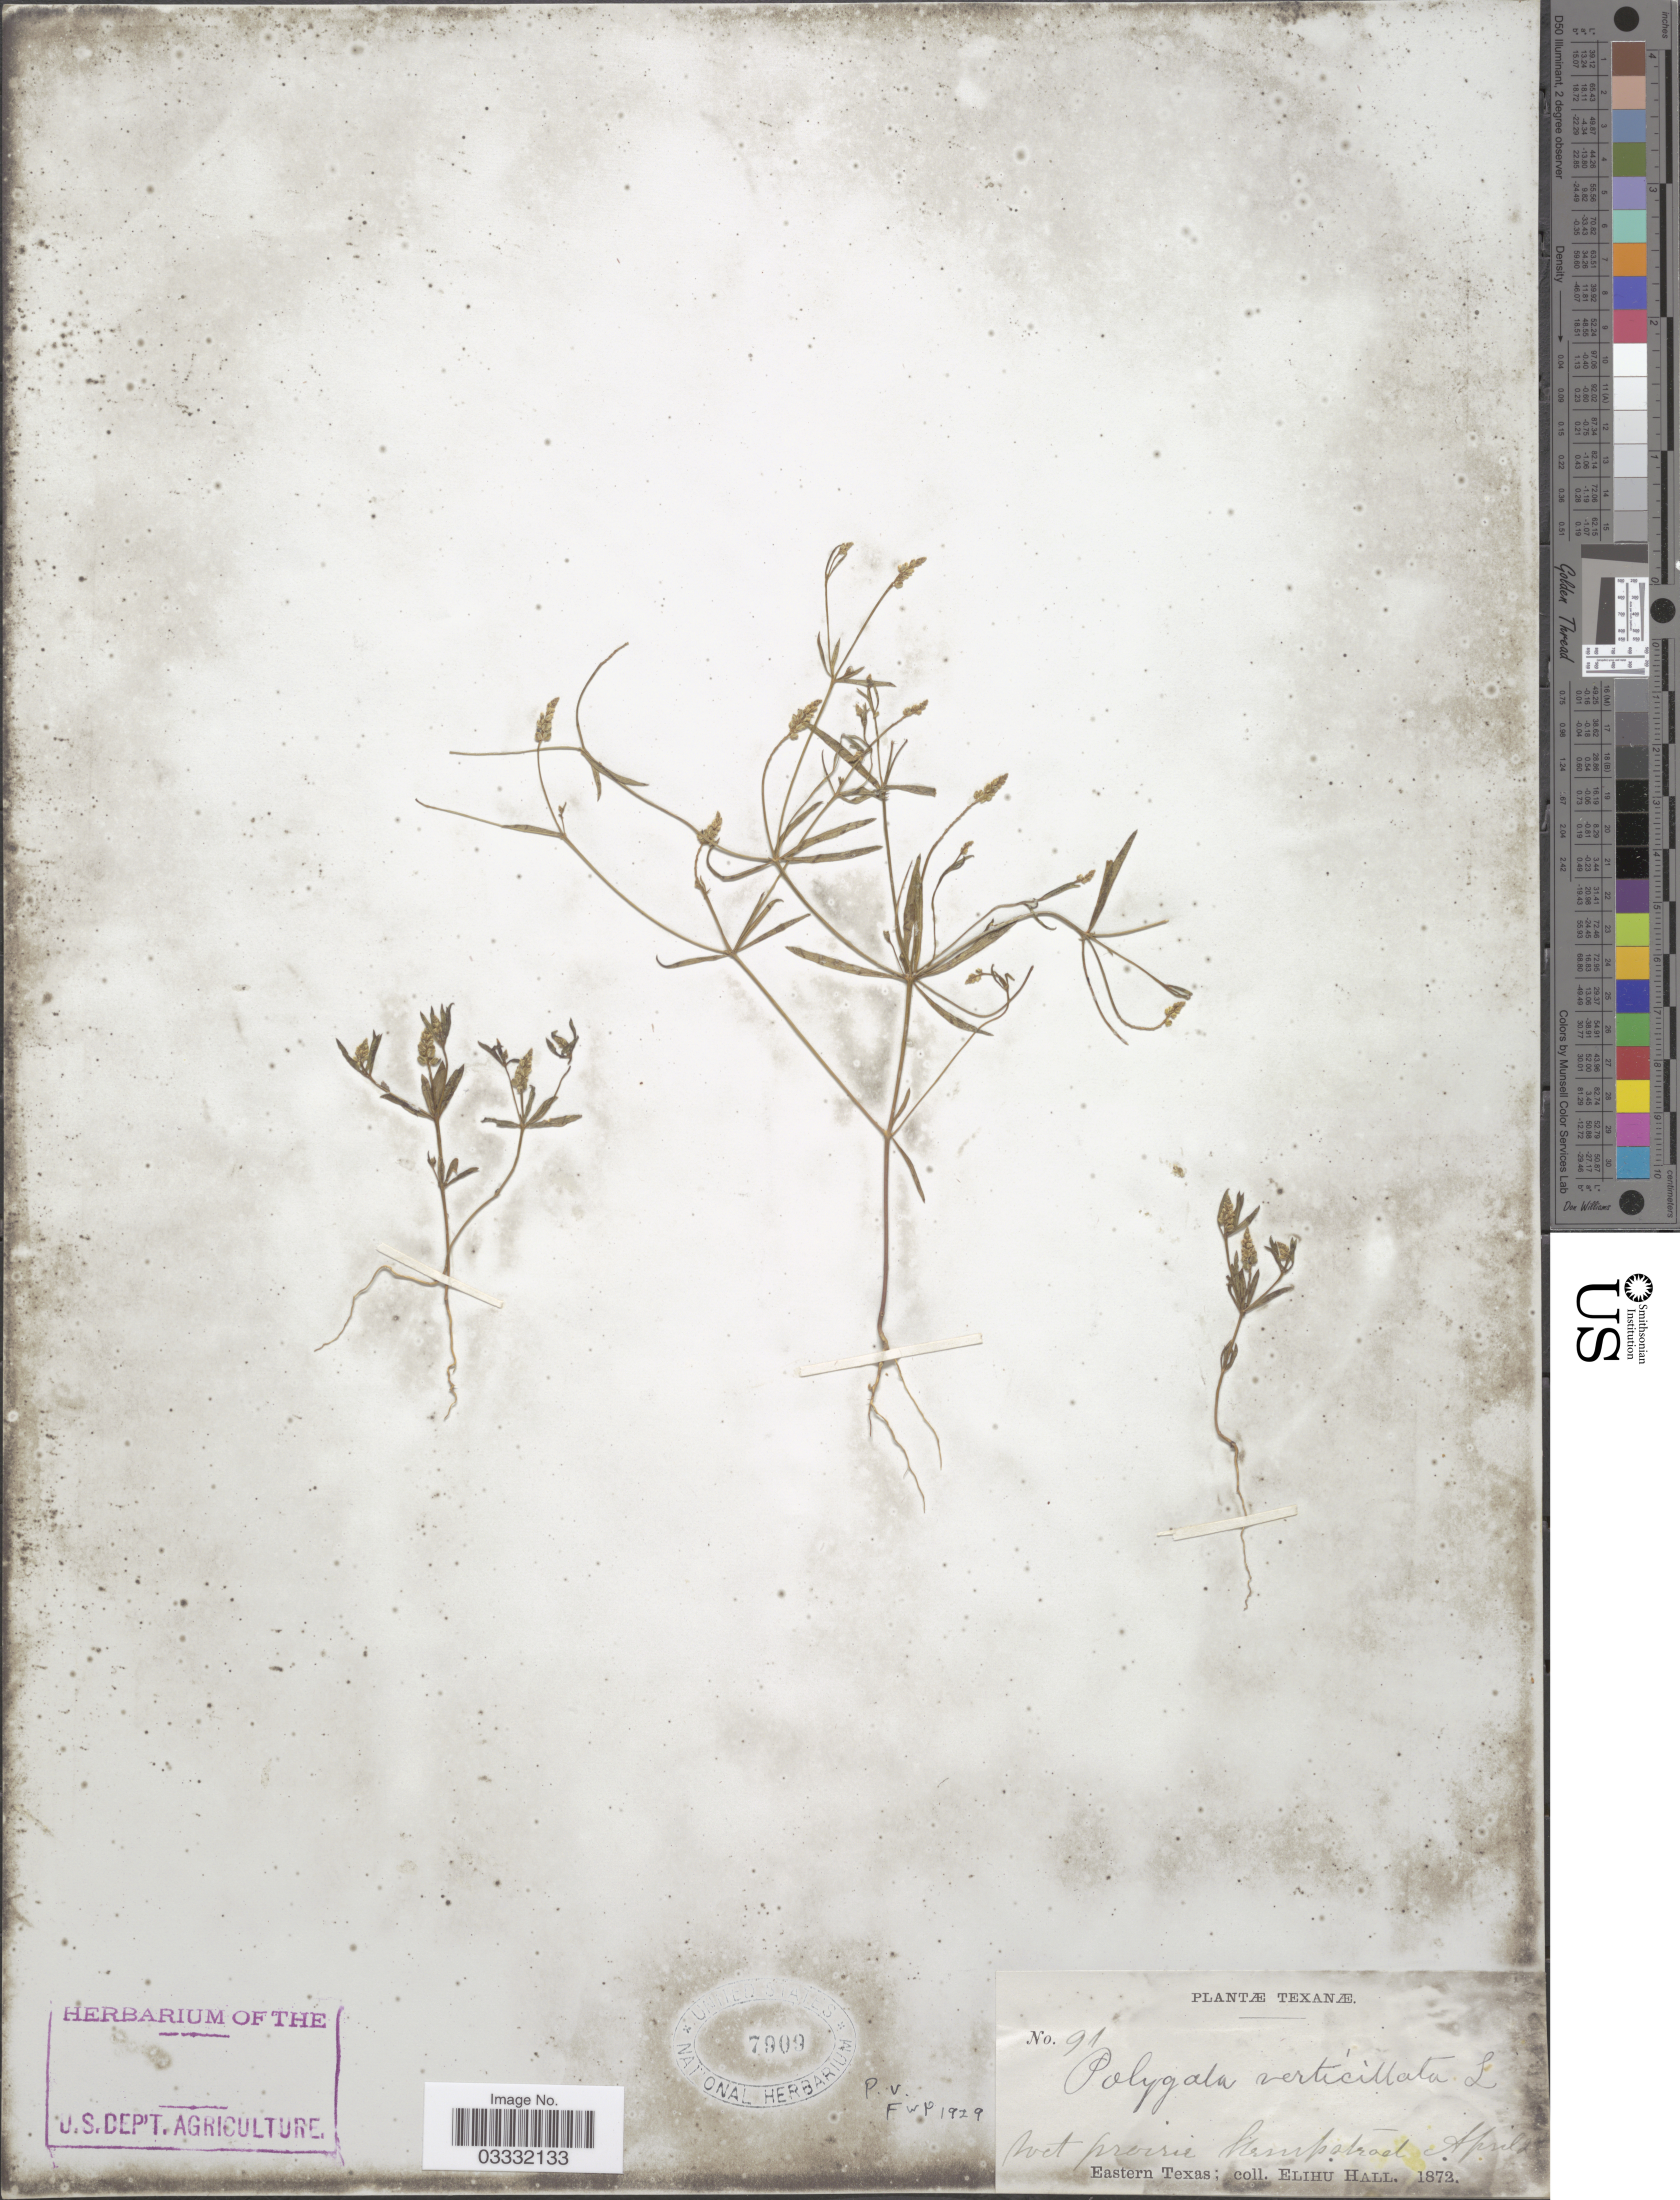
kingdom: Plantae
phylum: Tracheophyta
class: Magnoliopsida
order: Fabales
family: Polygalaceae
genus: Polygala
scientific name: Polygala verticillata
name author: L.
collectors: E. Hall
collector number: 91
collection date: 1872-04-02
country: United States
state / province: Texas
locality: Eastern Texas. Hempstead.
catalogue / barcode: US 7909